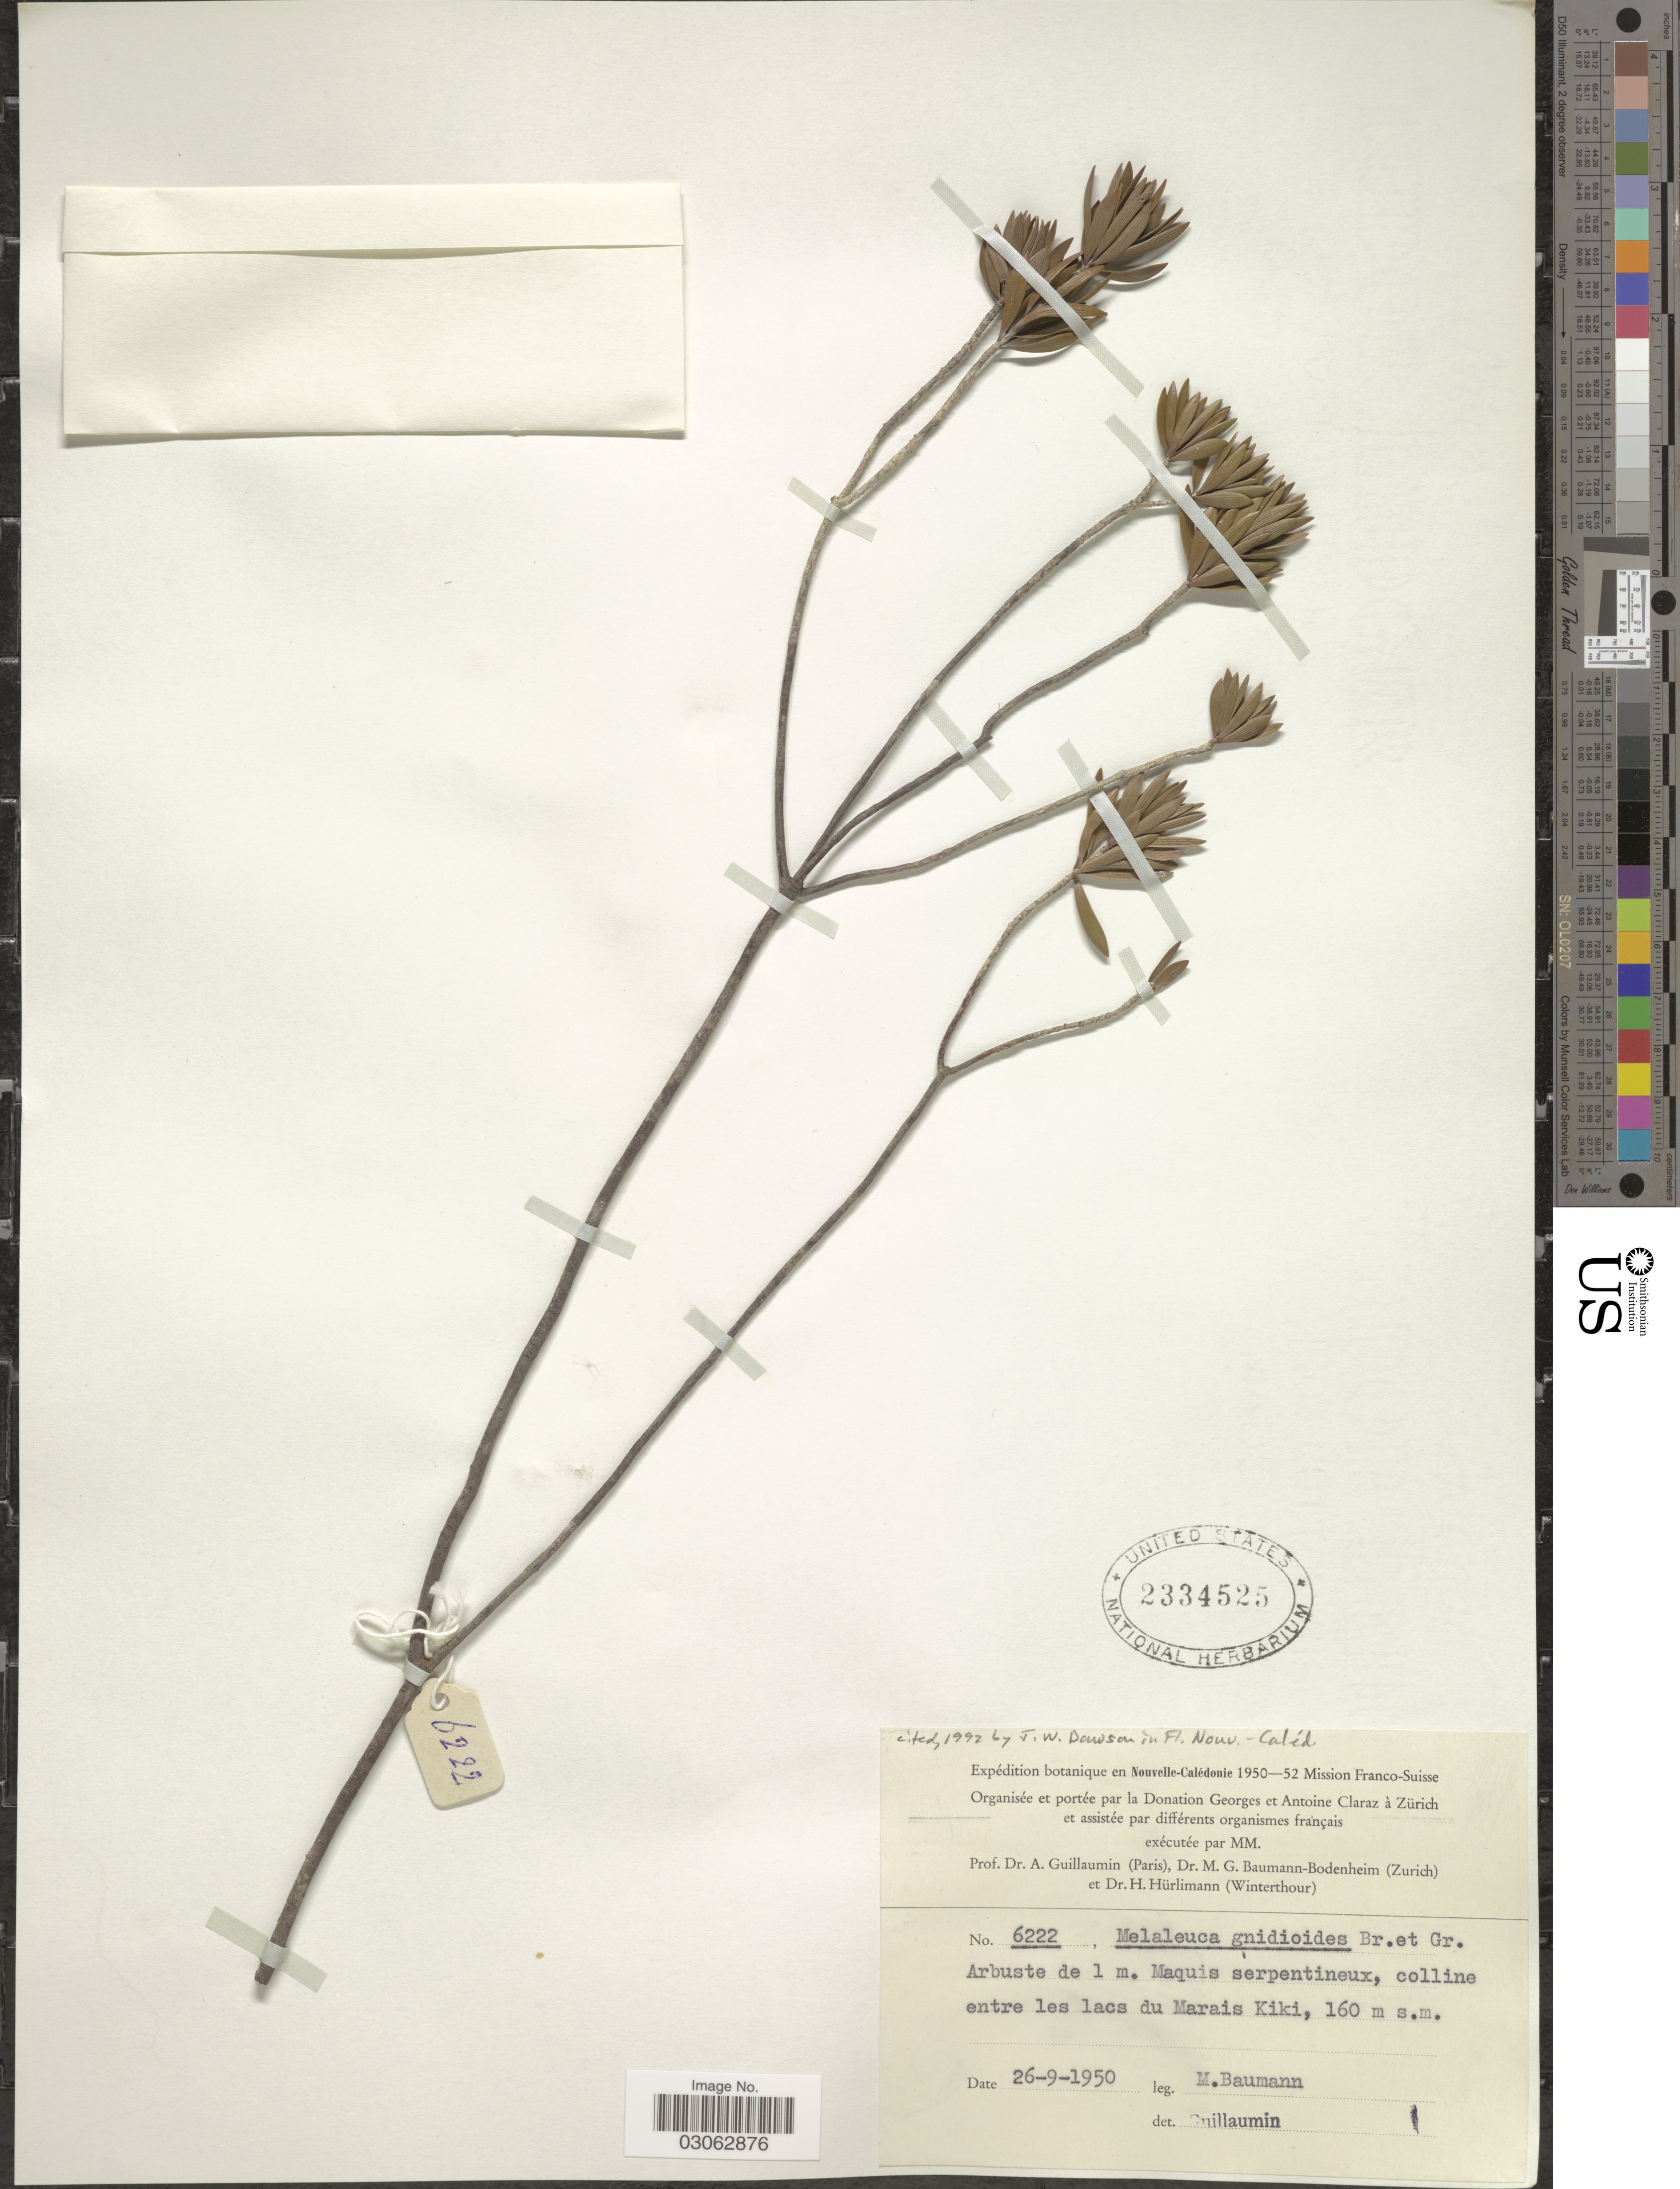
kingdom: Plantae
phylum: Tracheophyta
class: Magnoliopsida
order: Myrtales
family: Myrtaceae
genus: Melaleuca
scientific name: Melaleuca gnidioides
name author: Brongn. & Gris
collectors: M. Baumann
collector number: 6222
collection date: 1950-09-26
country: New Caledonia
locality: Maquis serpentineux, colline entre les lacs du Marais Kiki.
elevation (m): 160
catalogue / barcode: US 2334525